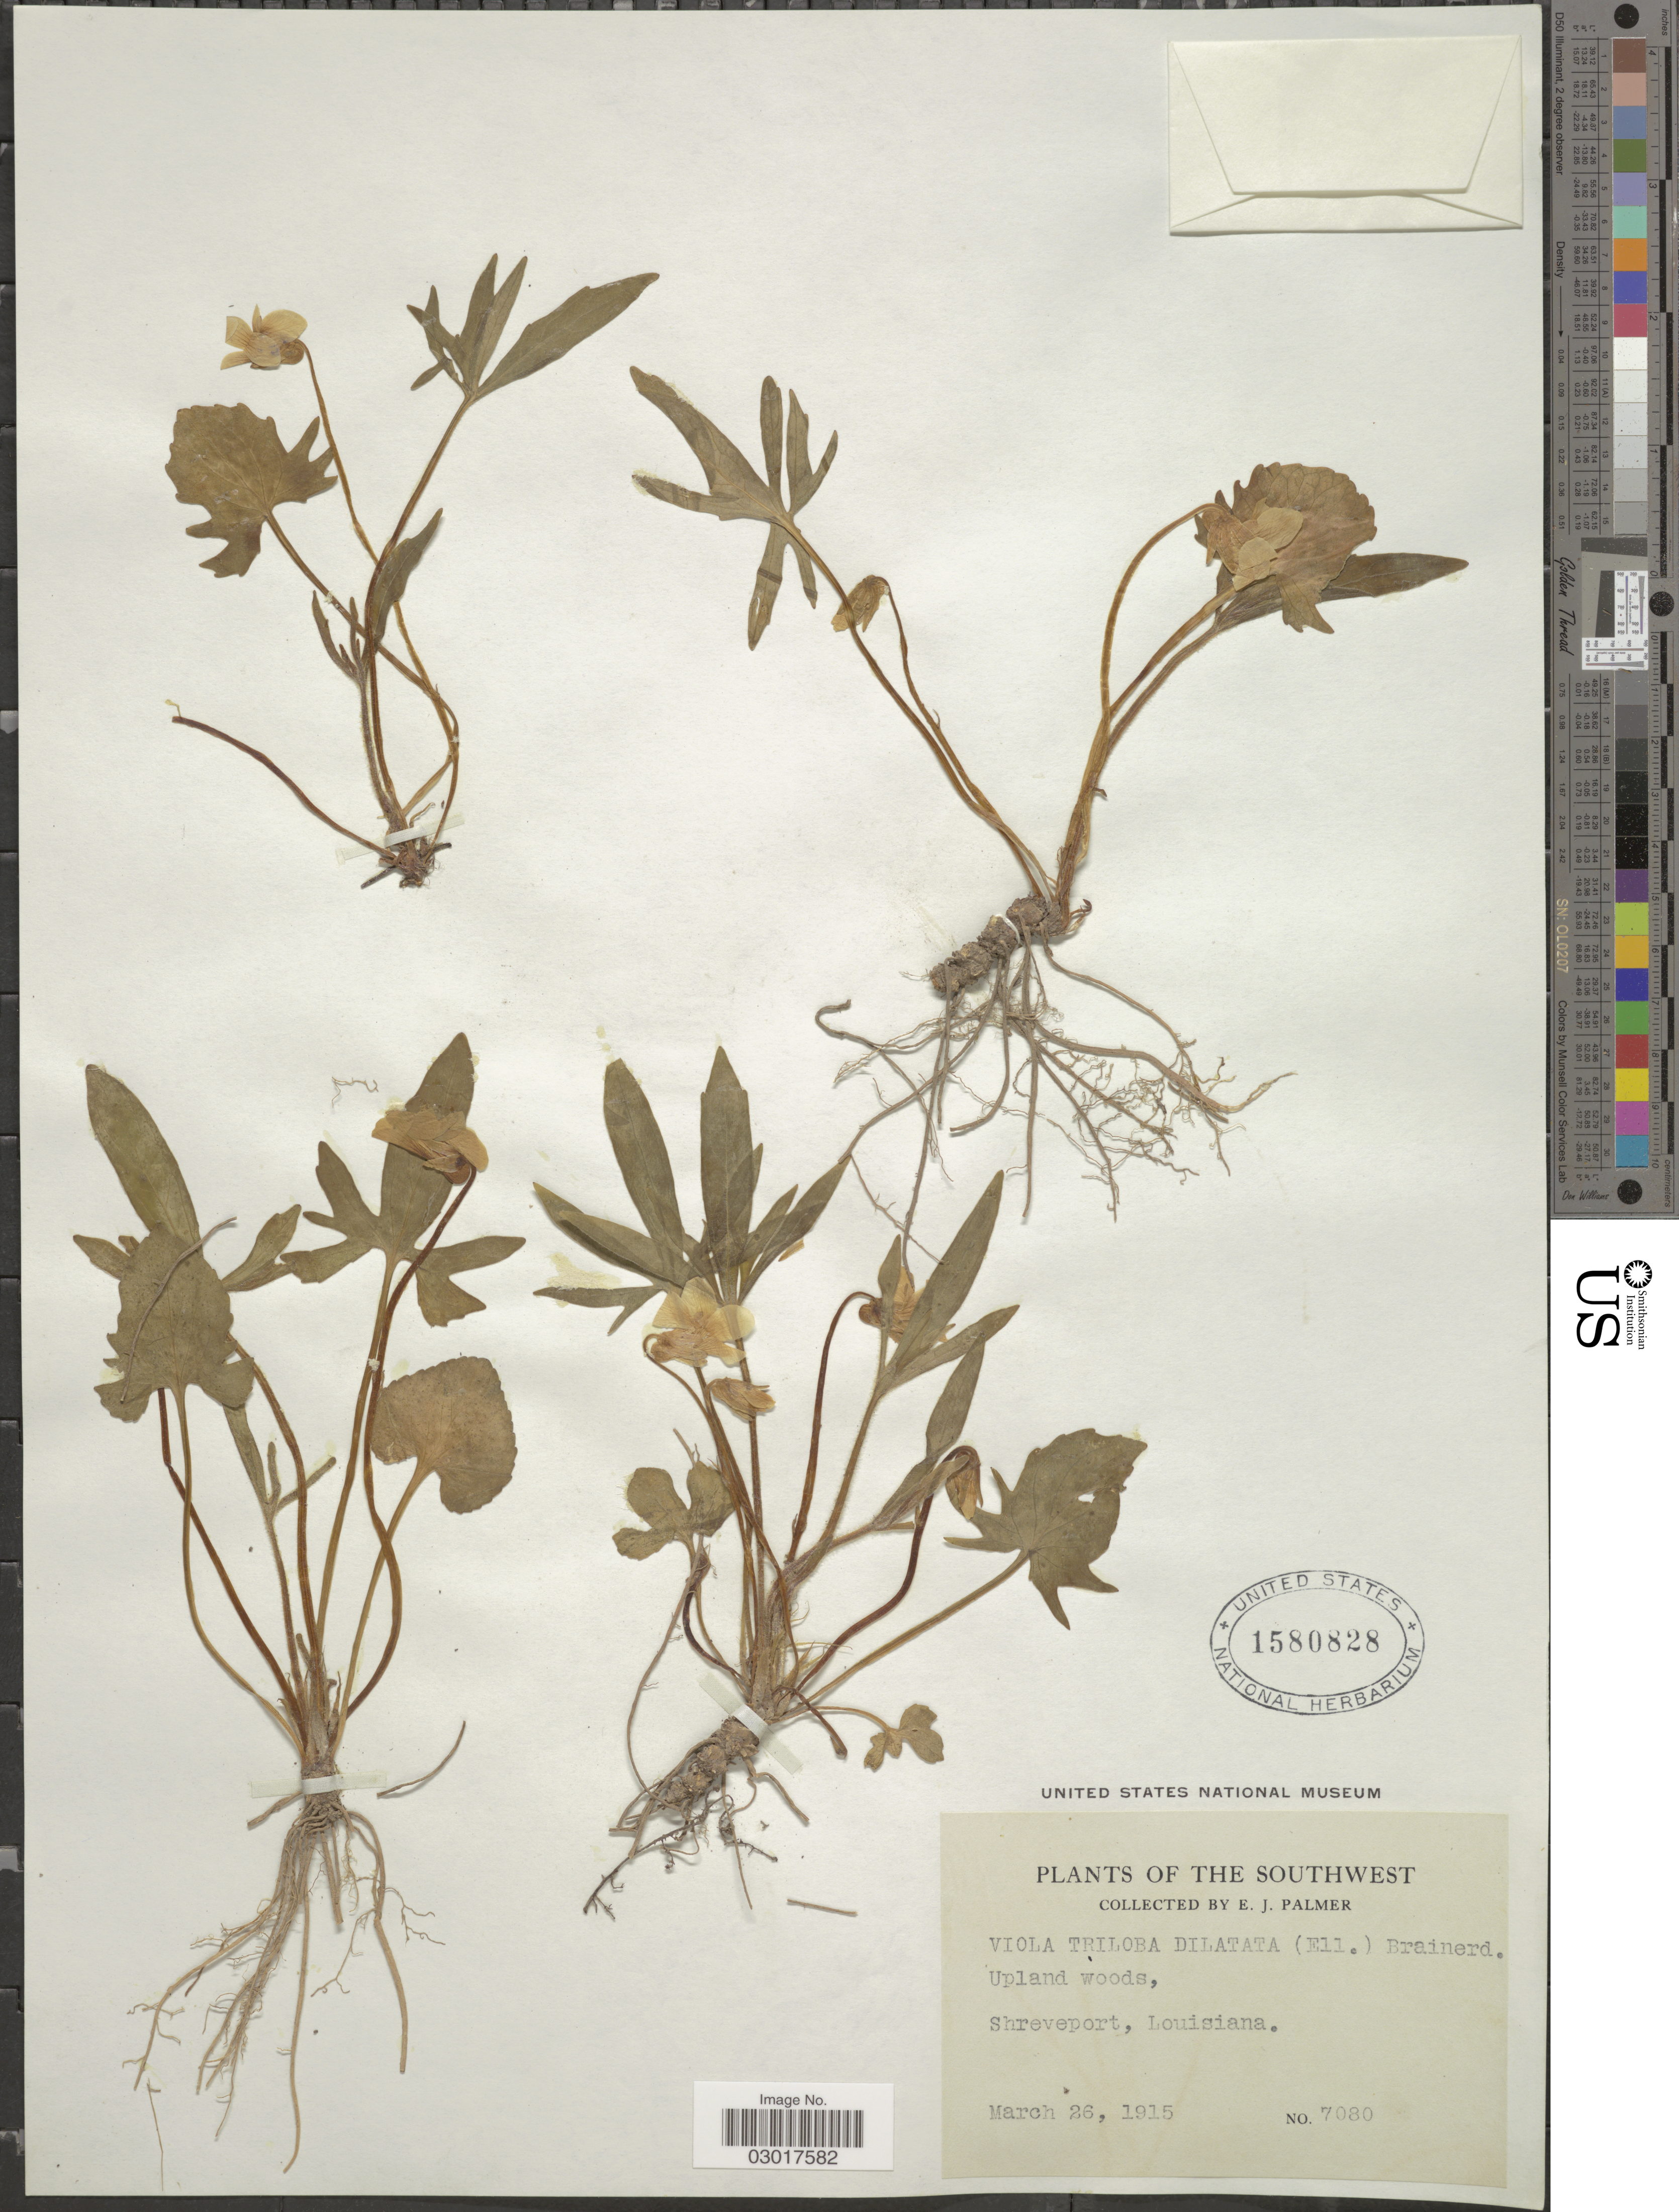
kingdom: Plantae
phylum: Tracheophyta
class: Magnoliopsida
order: Malpighiales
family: Violaceae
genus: Viola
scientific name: Viola triloba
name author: Schwein.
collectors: E. J. Palmer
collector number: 7080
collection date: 1915-03-26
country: United States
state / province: Louisiana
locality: The Southwest. Shreveport.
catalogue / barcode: US 1580828